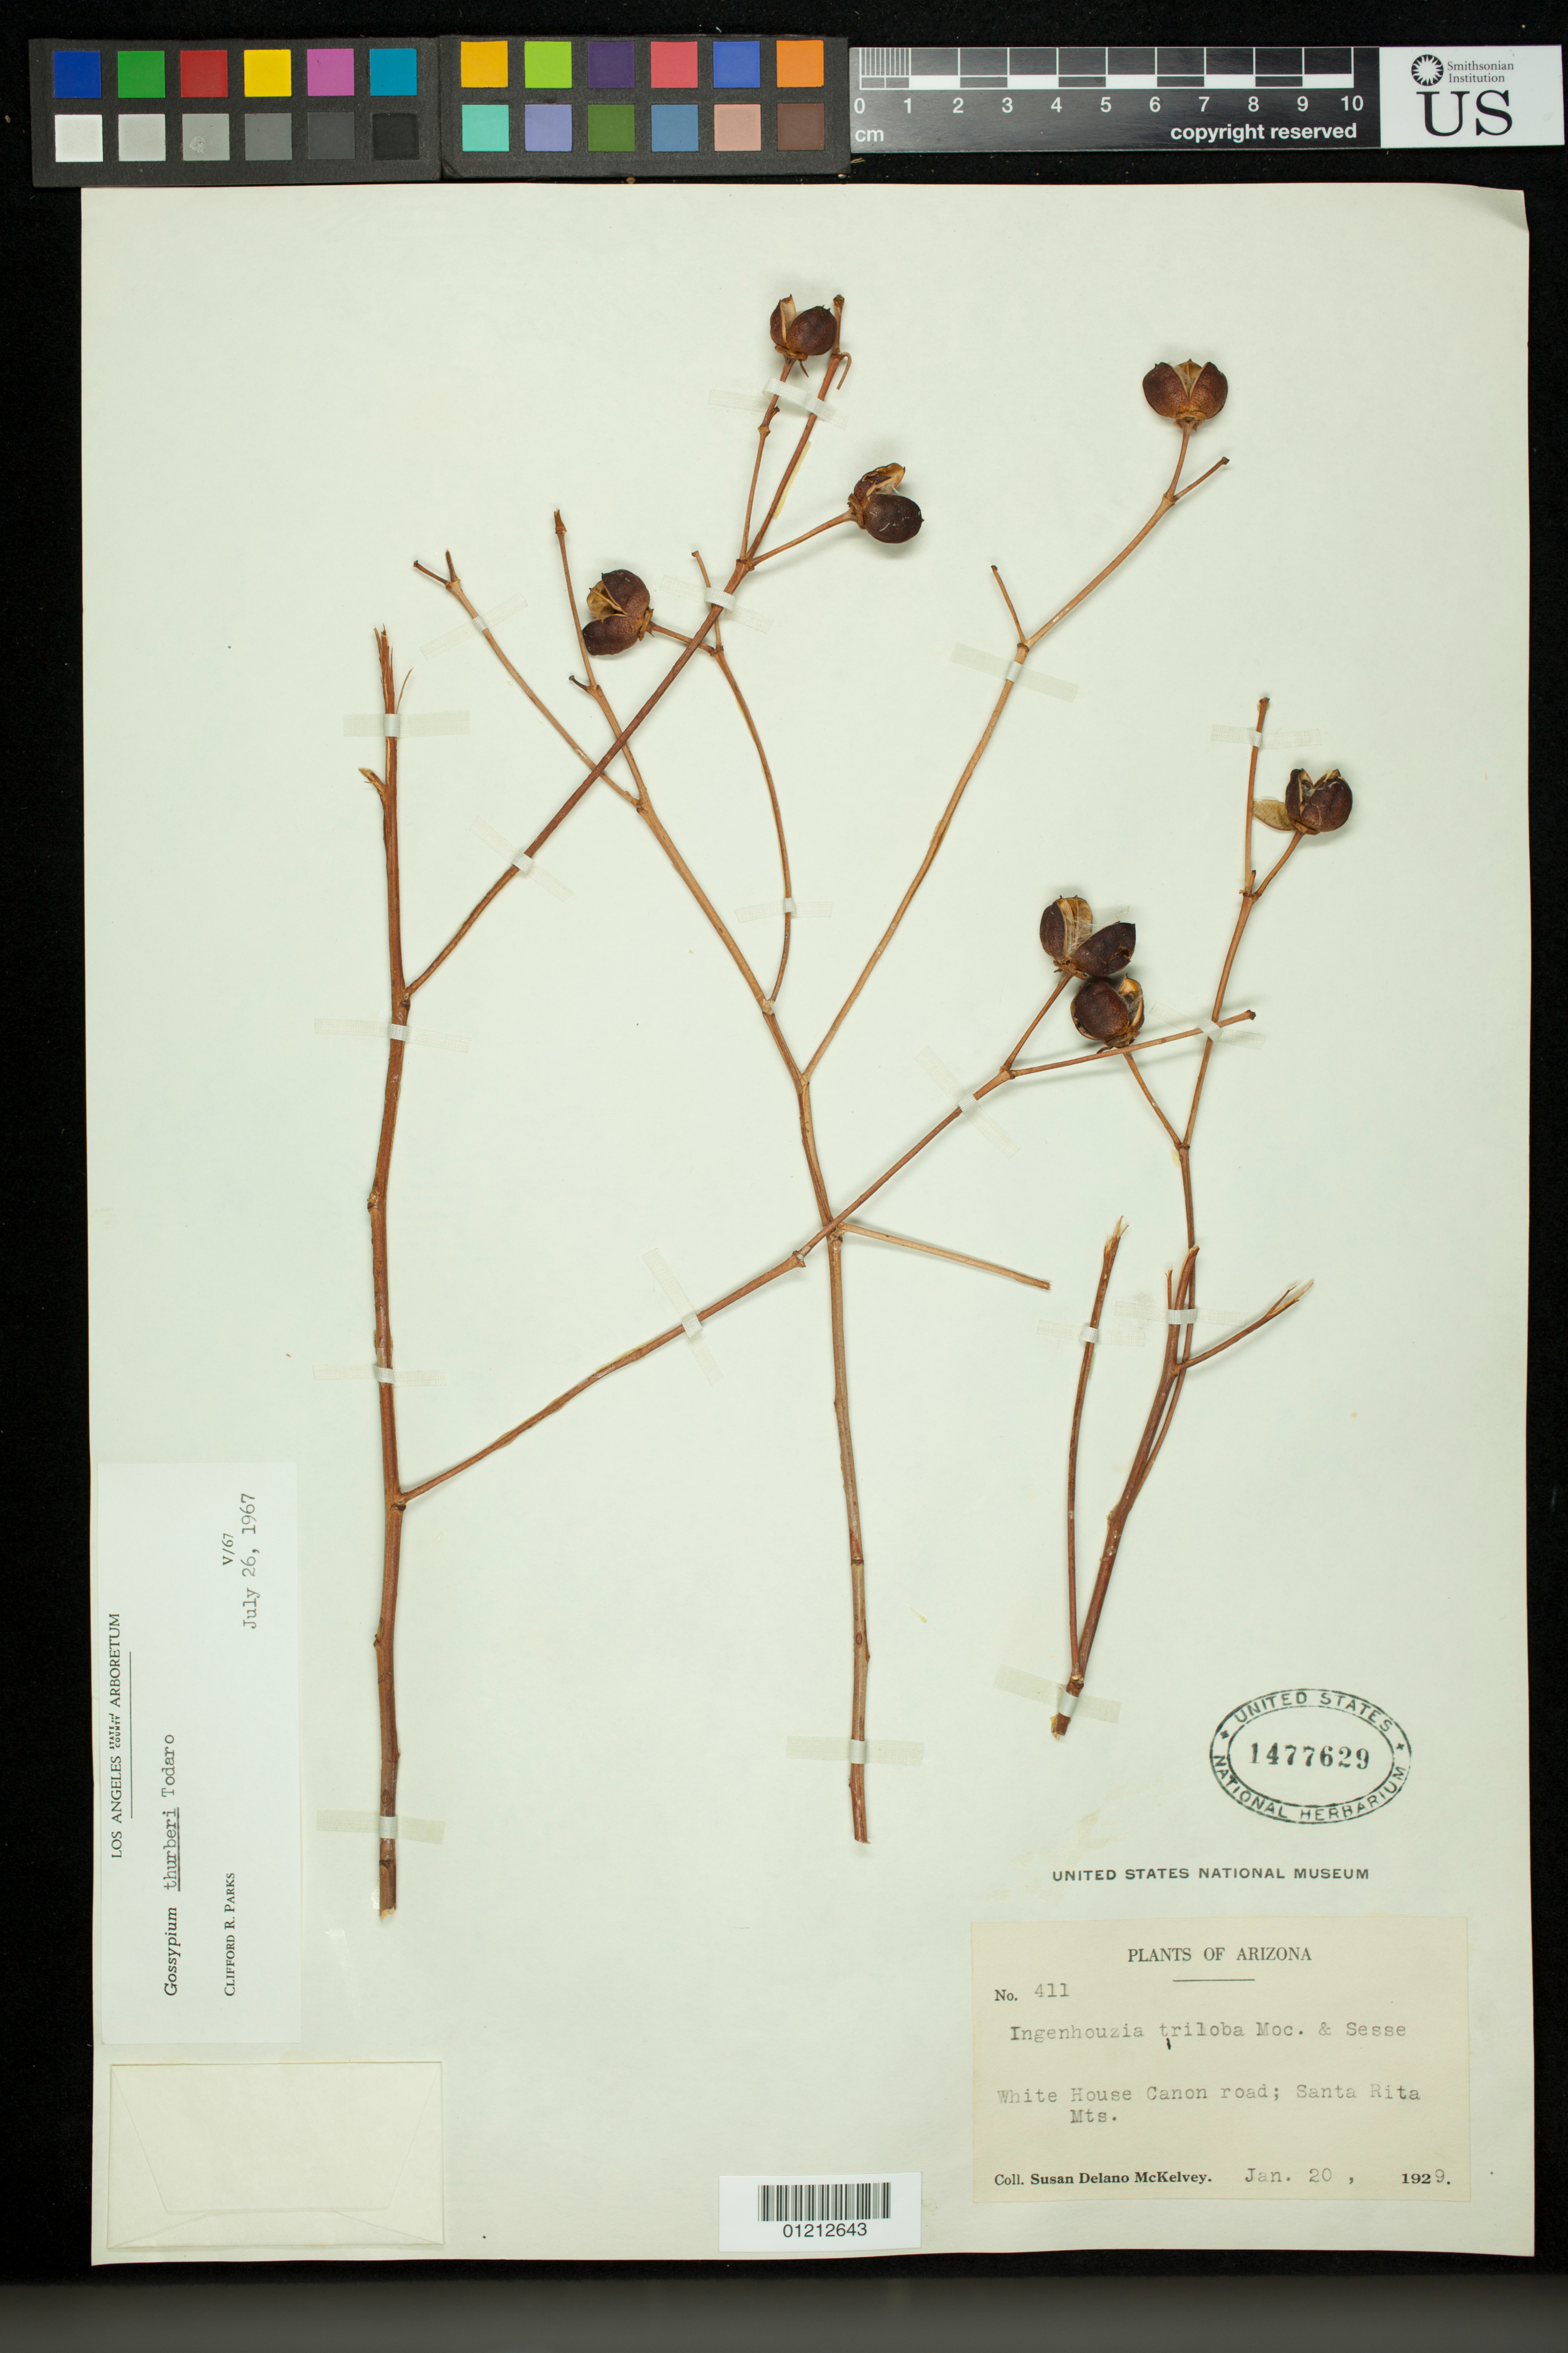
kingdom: Plantae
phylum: Tracheophyta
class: Magnoliopsida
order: Malvales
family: Malvaceae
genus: Gossypium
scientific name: Gossypium thurberi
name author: Tod.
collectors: S. A. McKelvey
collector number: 411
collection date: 1929-01-20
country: United States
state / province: Arizona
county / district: Santa Cruz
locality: White House Canon Road; Santa Rita mountains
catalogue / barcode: US 1477629